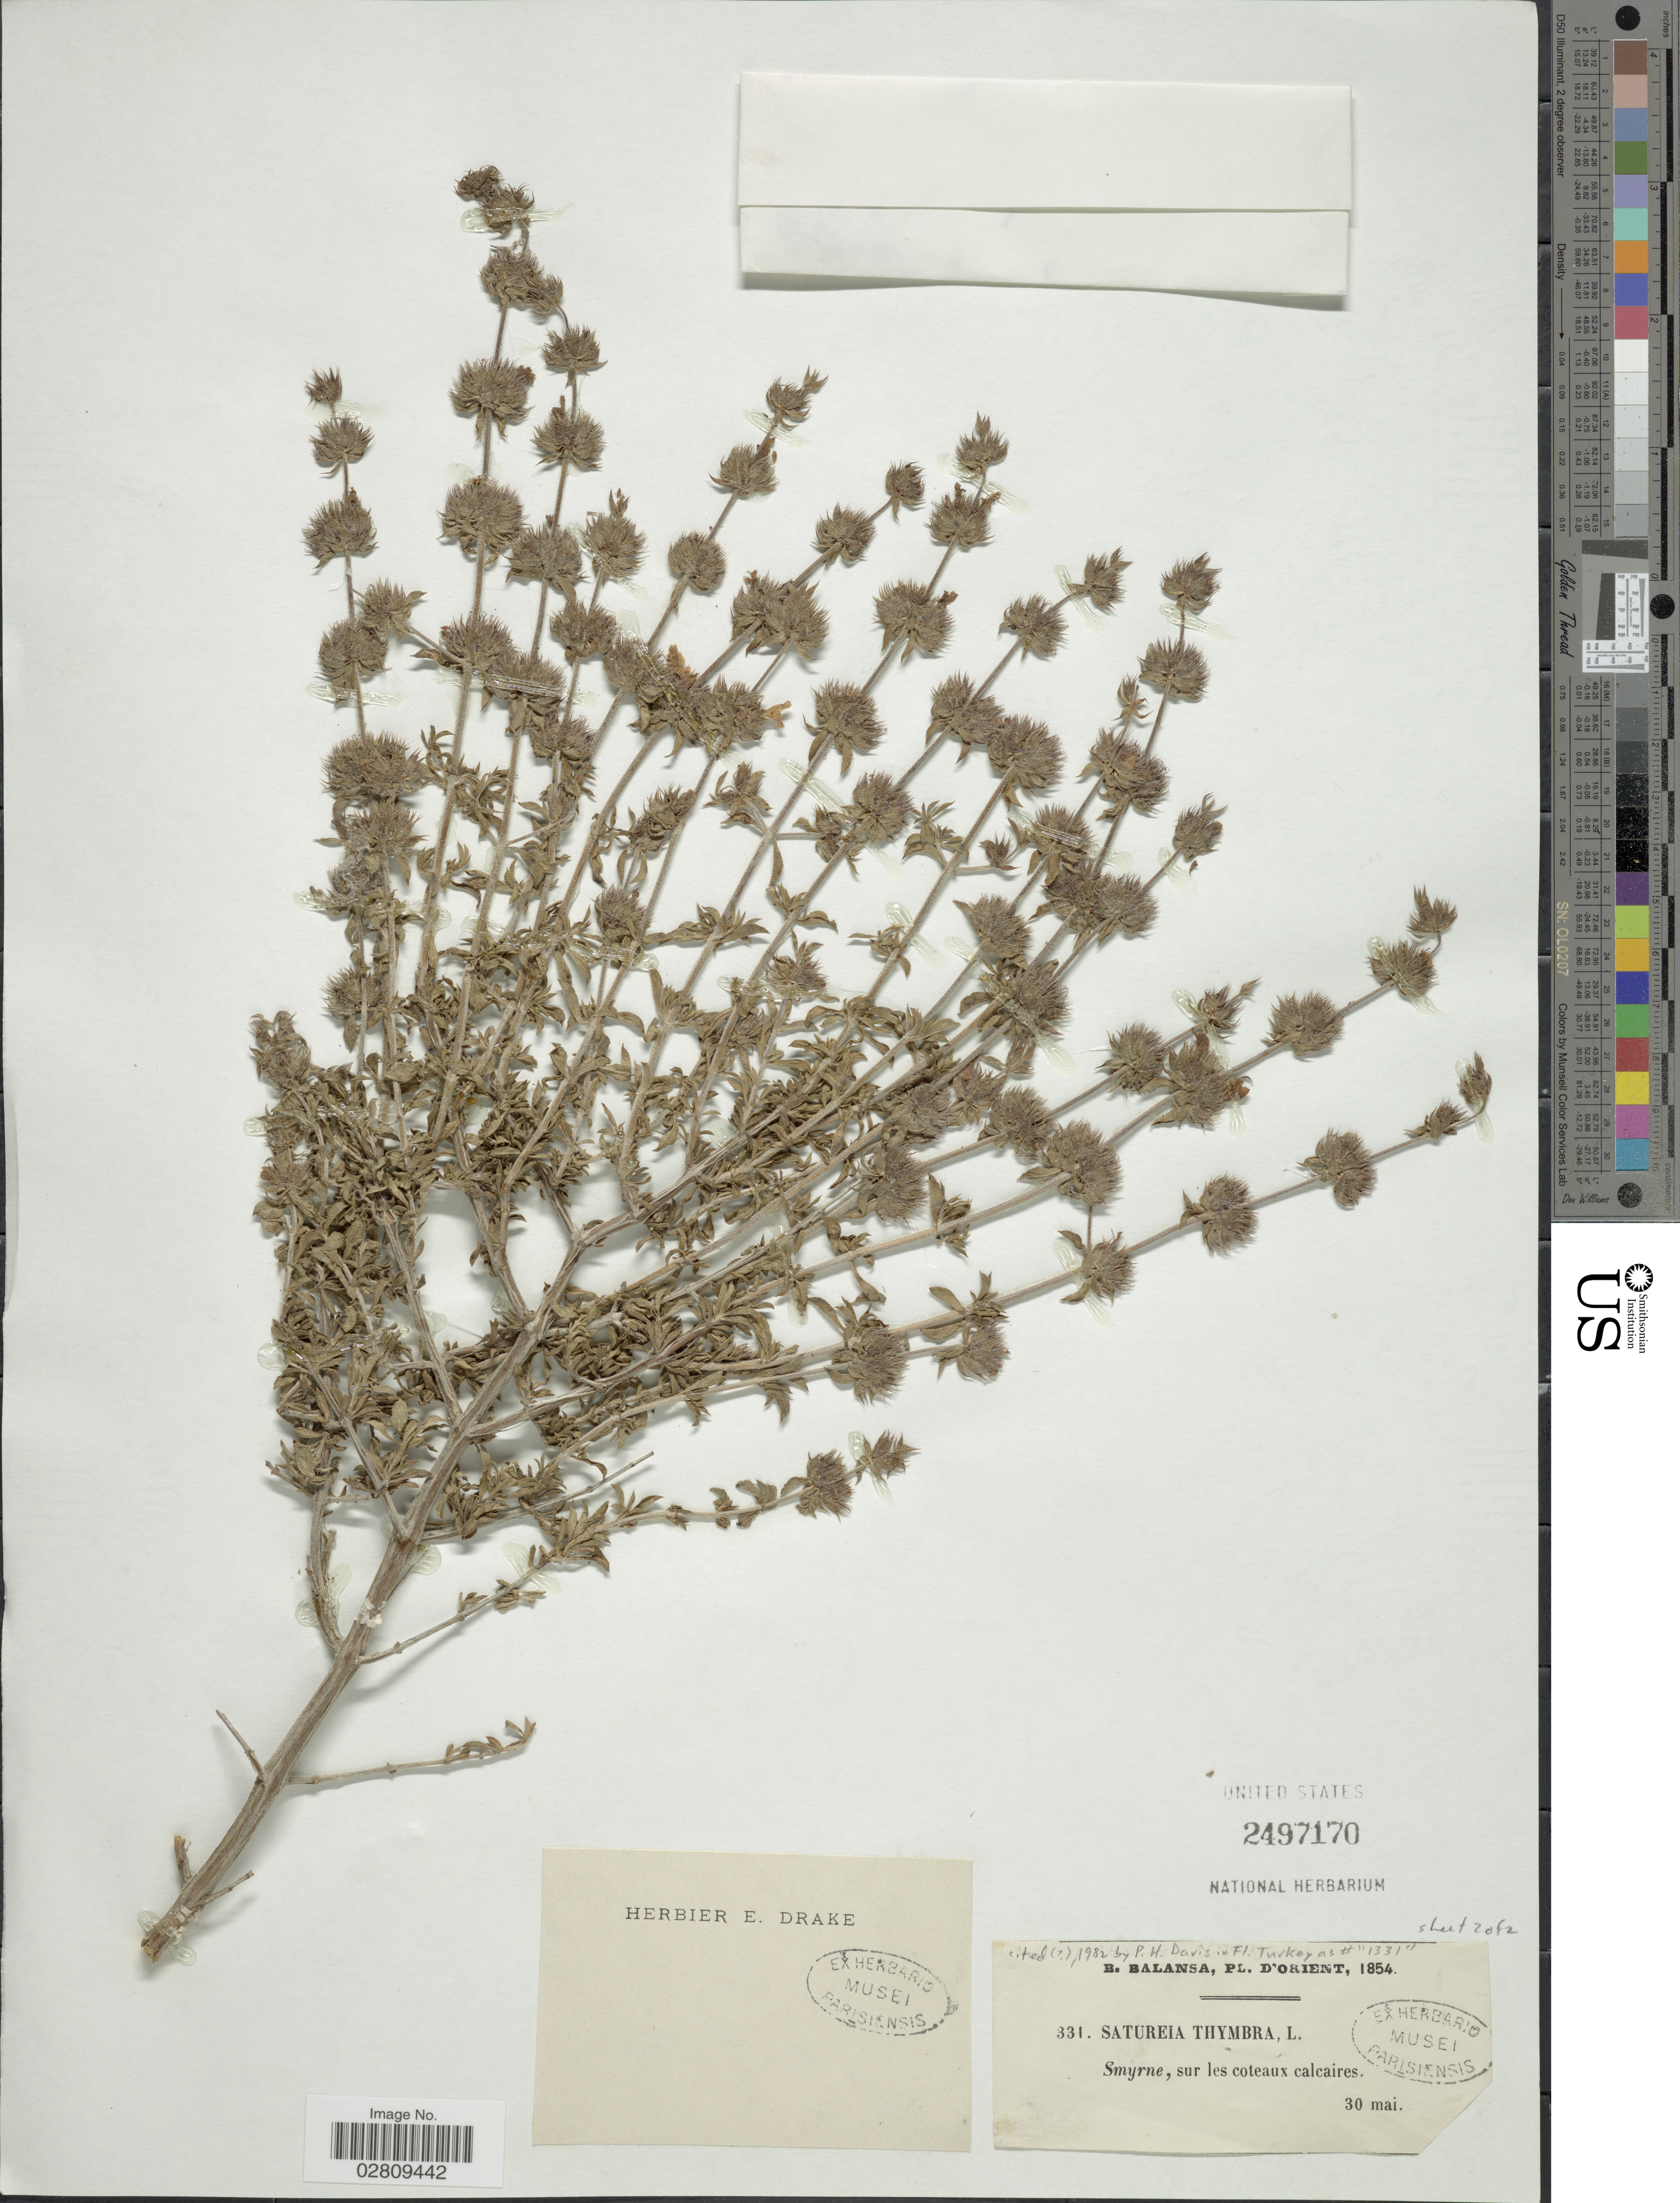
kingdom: Plantae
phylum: Tracheophyta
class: Magnoliopsida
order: Lamiales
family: Lamiaceae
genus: Satureja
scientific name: Satureja thymbra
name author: L.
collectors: B. Balansa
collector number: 331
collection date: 1854-05-30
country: Turkey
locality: Orient. Smyrne, sur les coteaux calcaires.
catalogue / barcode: US 249170